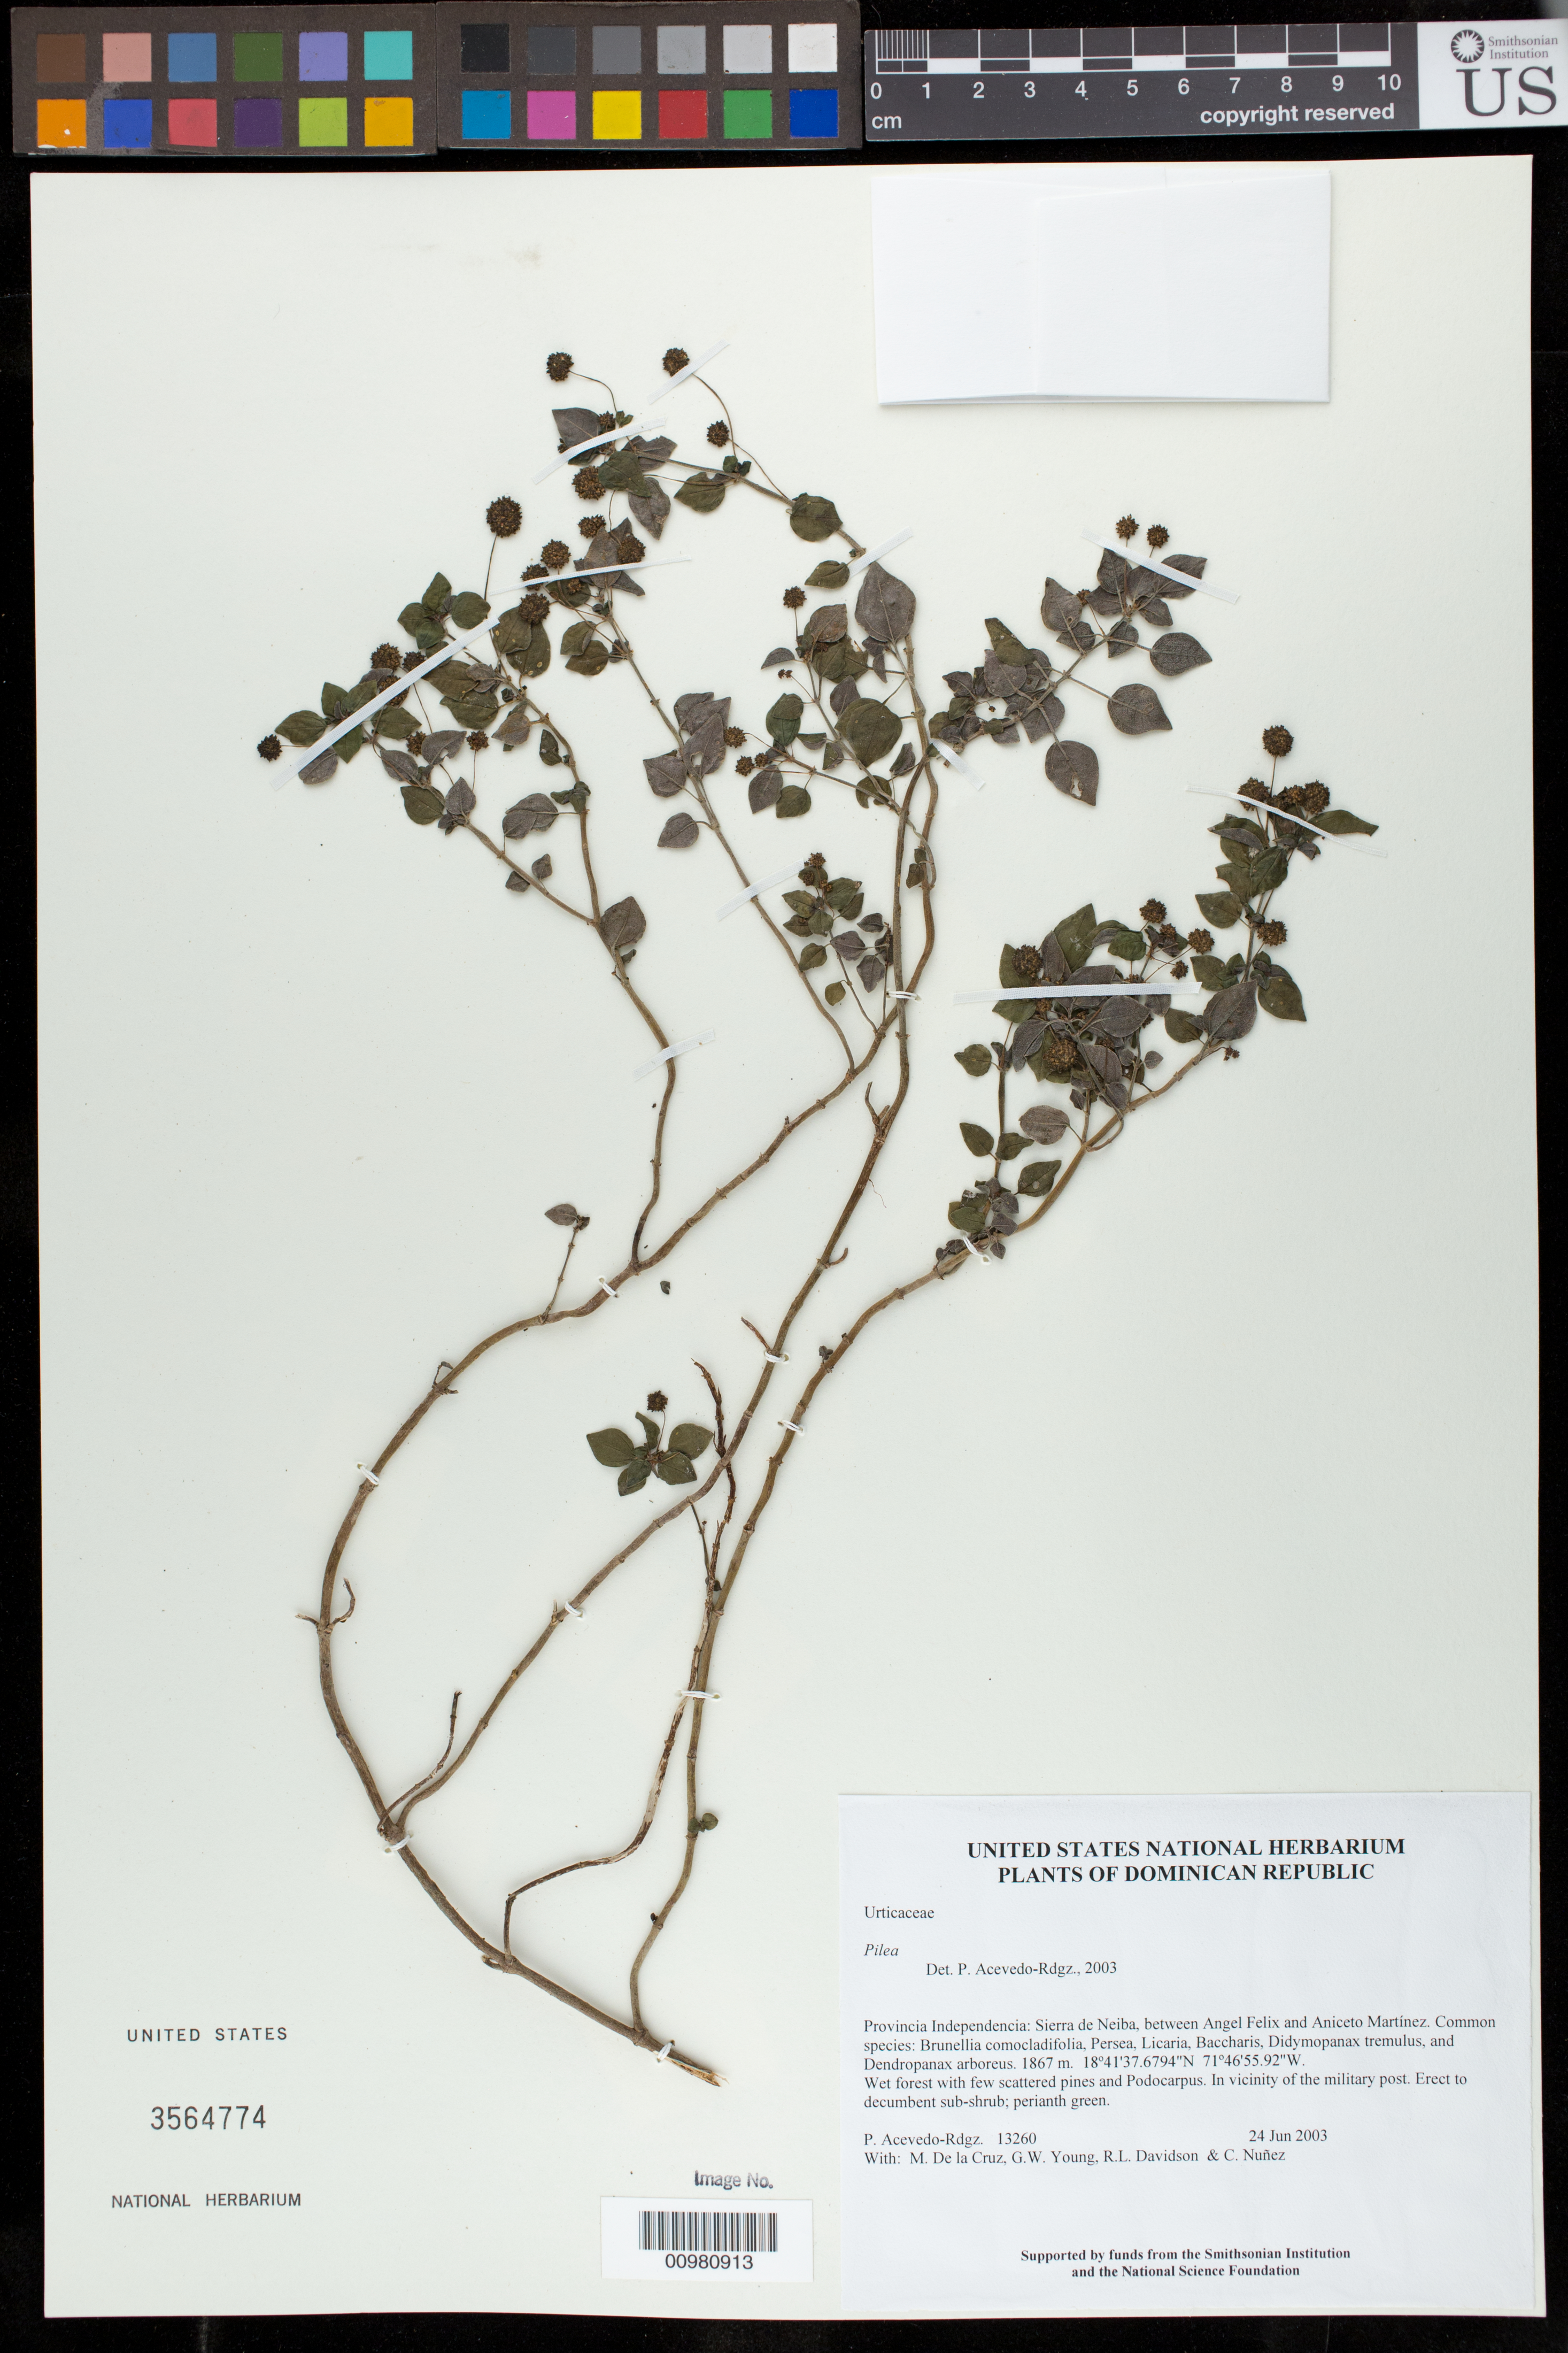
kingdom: Plantae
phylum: Tracheophyta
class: Magnoliopsida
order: Rosales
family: Urticaceae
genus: Pilea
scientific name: Pilea godetiana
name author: Urb. & Ekman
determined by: Acevedo-Rodriguez, P., (US), Smithsonian Institution - National Museum of Natural History (UNITED STATES)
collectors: P. Acevedo-Rodr., M. de la Cruz, J. Rawlins, G. Young, R. Davidson & C. Nunez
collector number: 13260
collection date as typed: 24 Jun 2003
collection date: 2003-06-24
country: Dominican Republic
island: Hispaniola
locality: Provincia Independencia: Sierra de Neiba, between Angel Felix and Aniceto Martínez. Common species: Brunellia comocladifolia, Persea, Licaria, Baccharis, Didymopanax tremulus, and Dendropanax arboreus.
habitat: Wet forest with few scattered pines and Podocarpus. In vicinity of the military post.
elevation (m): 1867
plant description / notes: US, NY, K, MO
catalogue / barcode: US 3564774